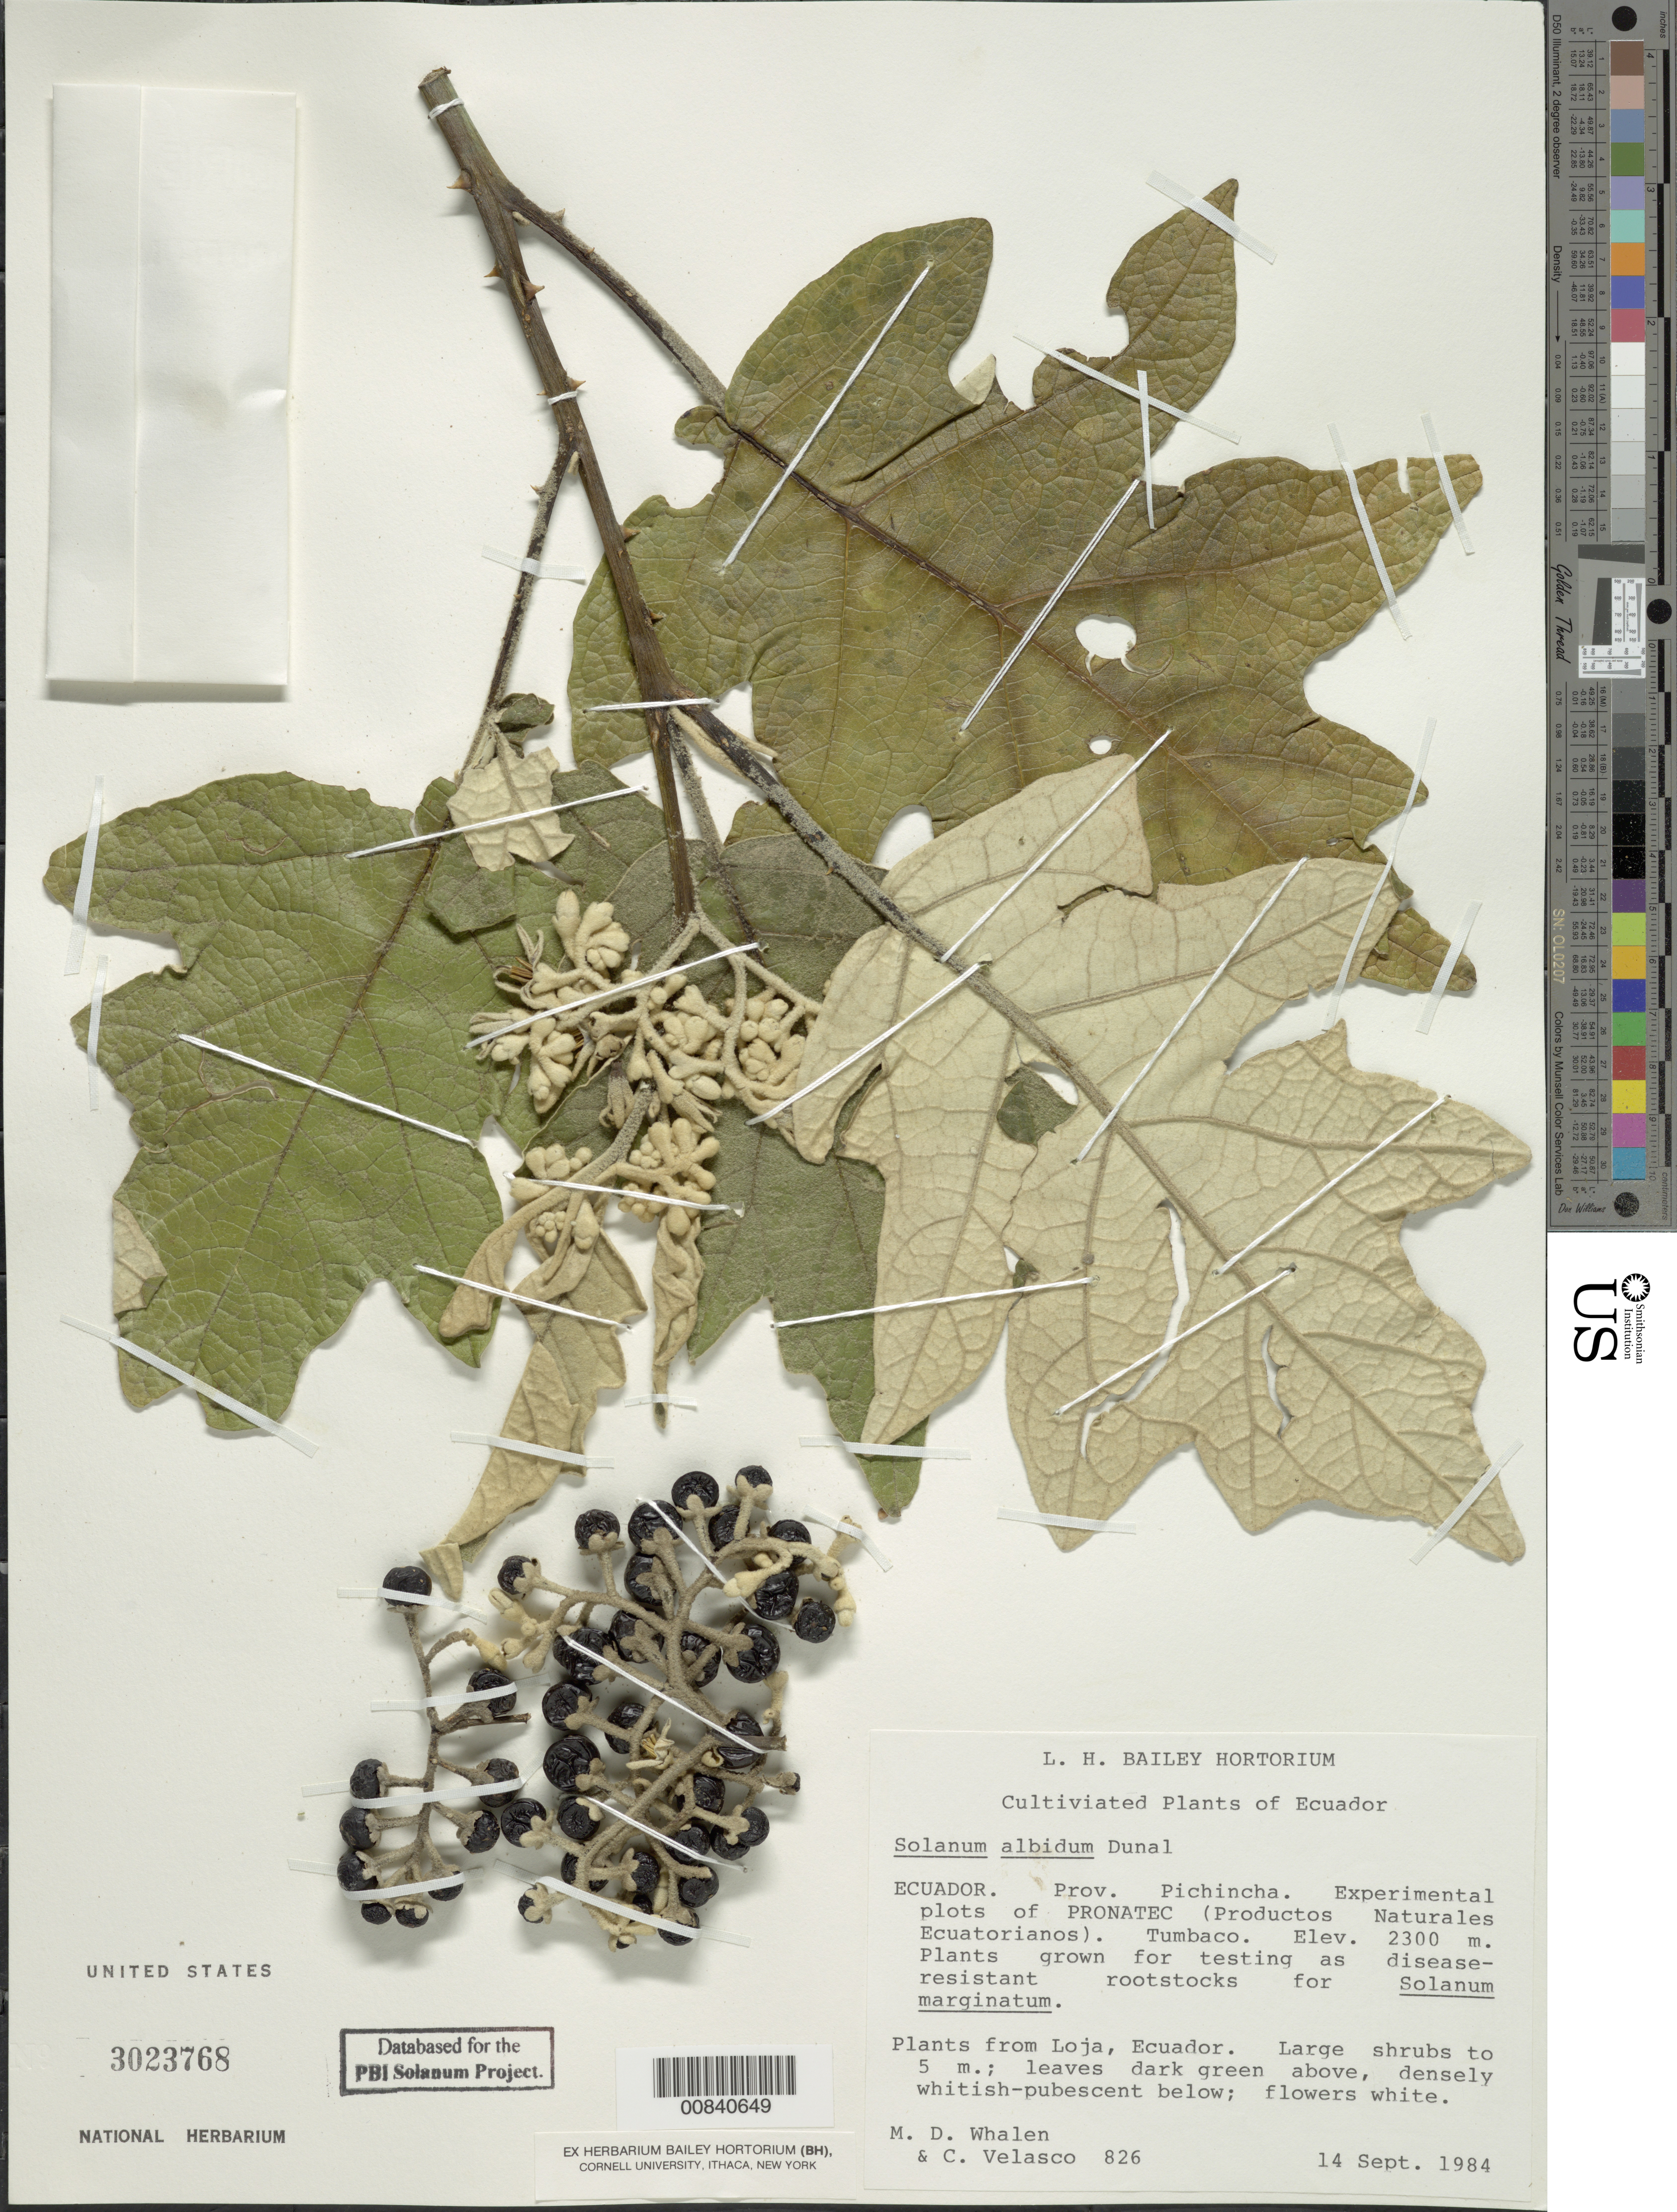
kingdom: Plantae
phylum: Tracheophyta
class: Magnoliopsida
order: Solanales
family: Solanaceae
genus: Solanum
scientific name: Solanum albidum Dunal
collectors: M. Whalen & C. Velasco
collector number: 826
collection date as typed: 14 Sep 1984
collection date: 1984-09-14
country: Ecuador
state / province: Pichincha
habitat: Experimental plots of PRONATEC (Productos Naturales Ecuatorianos). Plants grown for testing as disease resistant rootstocks for Solanum marginatum.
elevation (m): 2300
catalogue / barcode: US 3023768